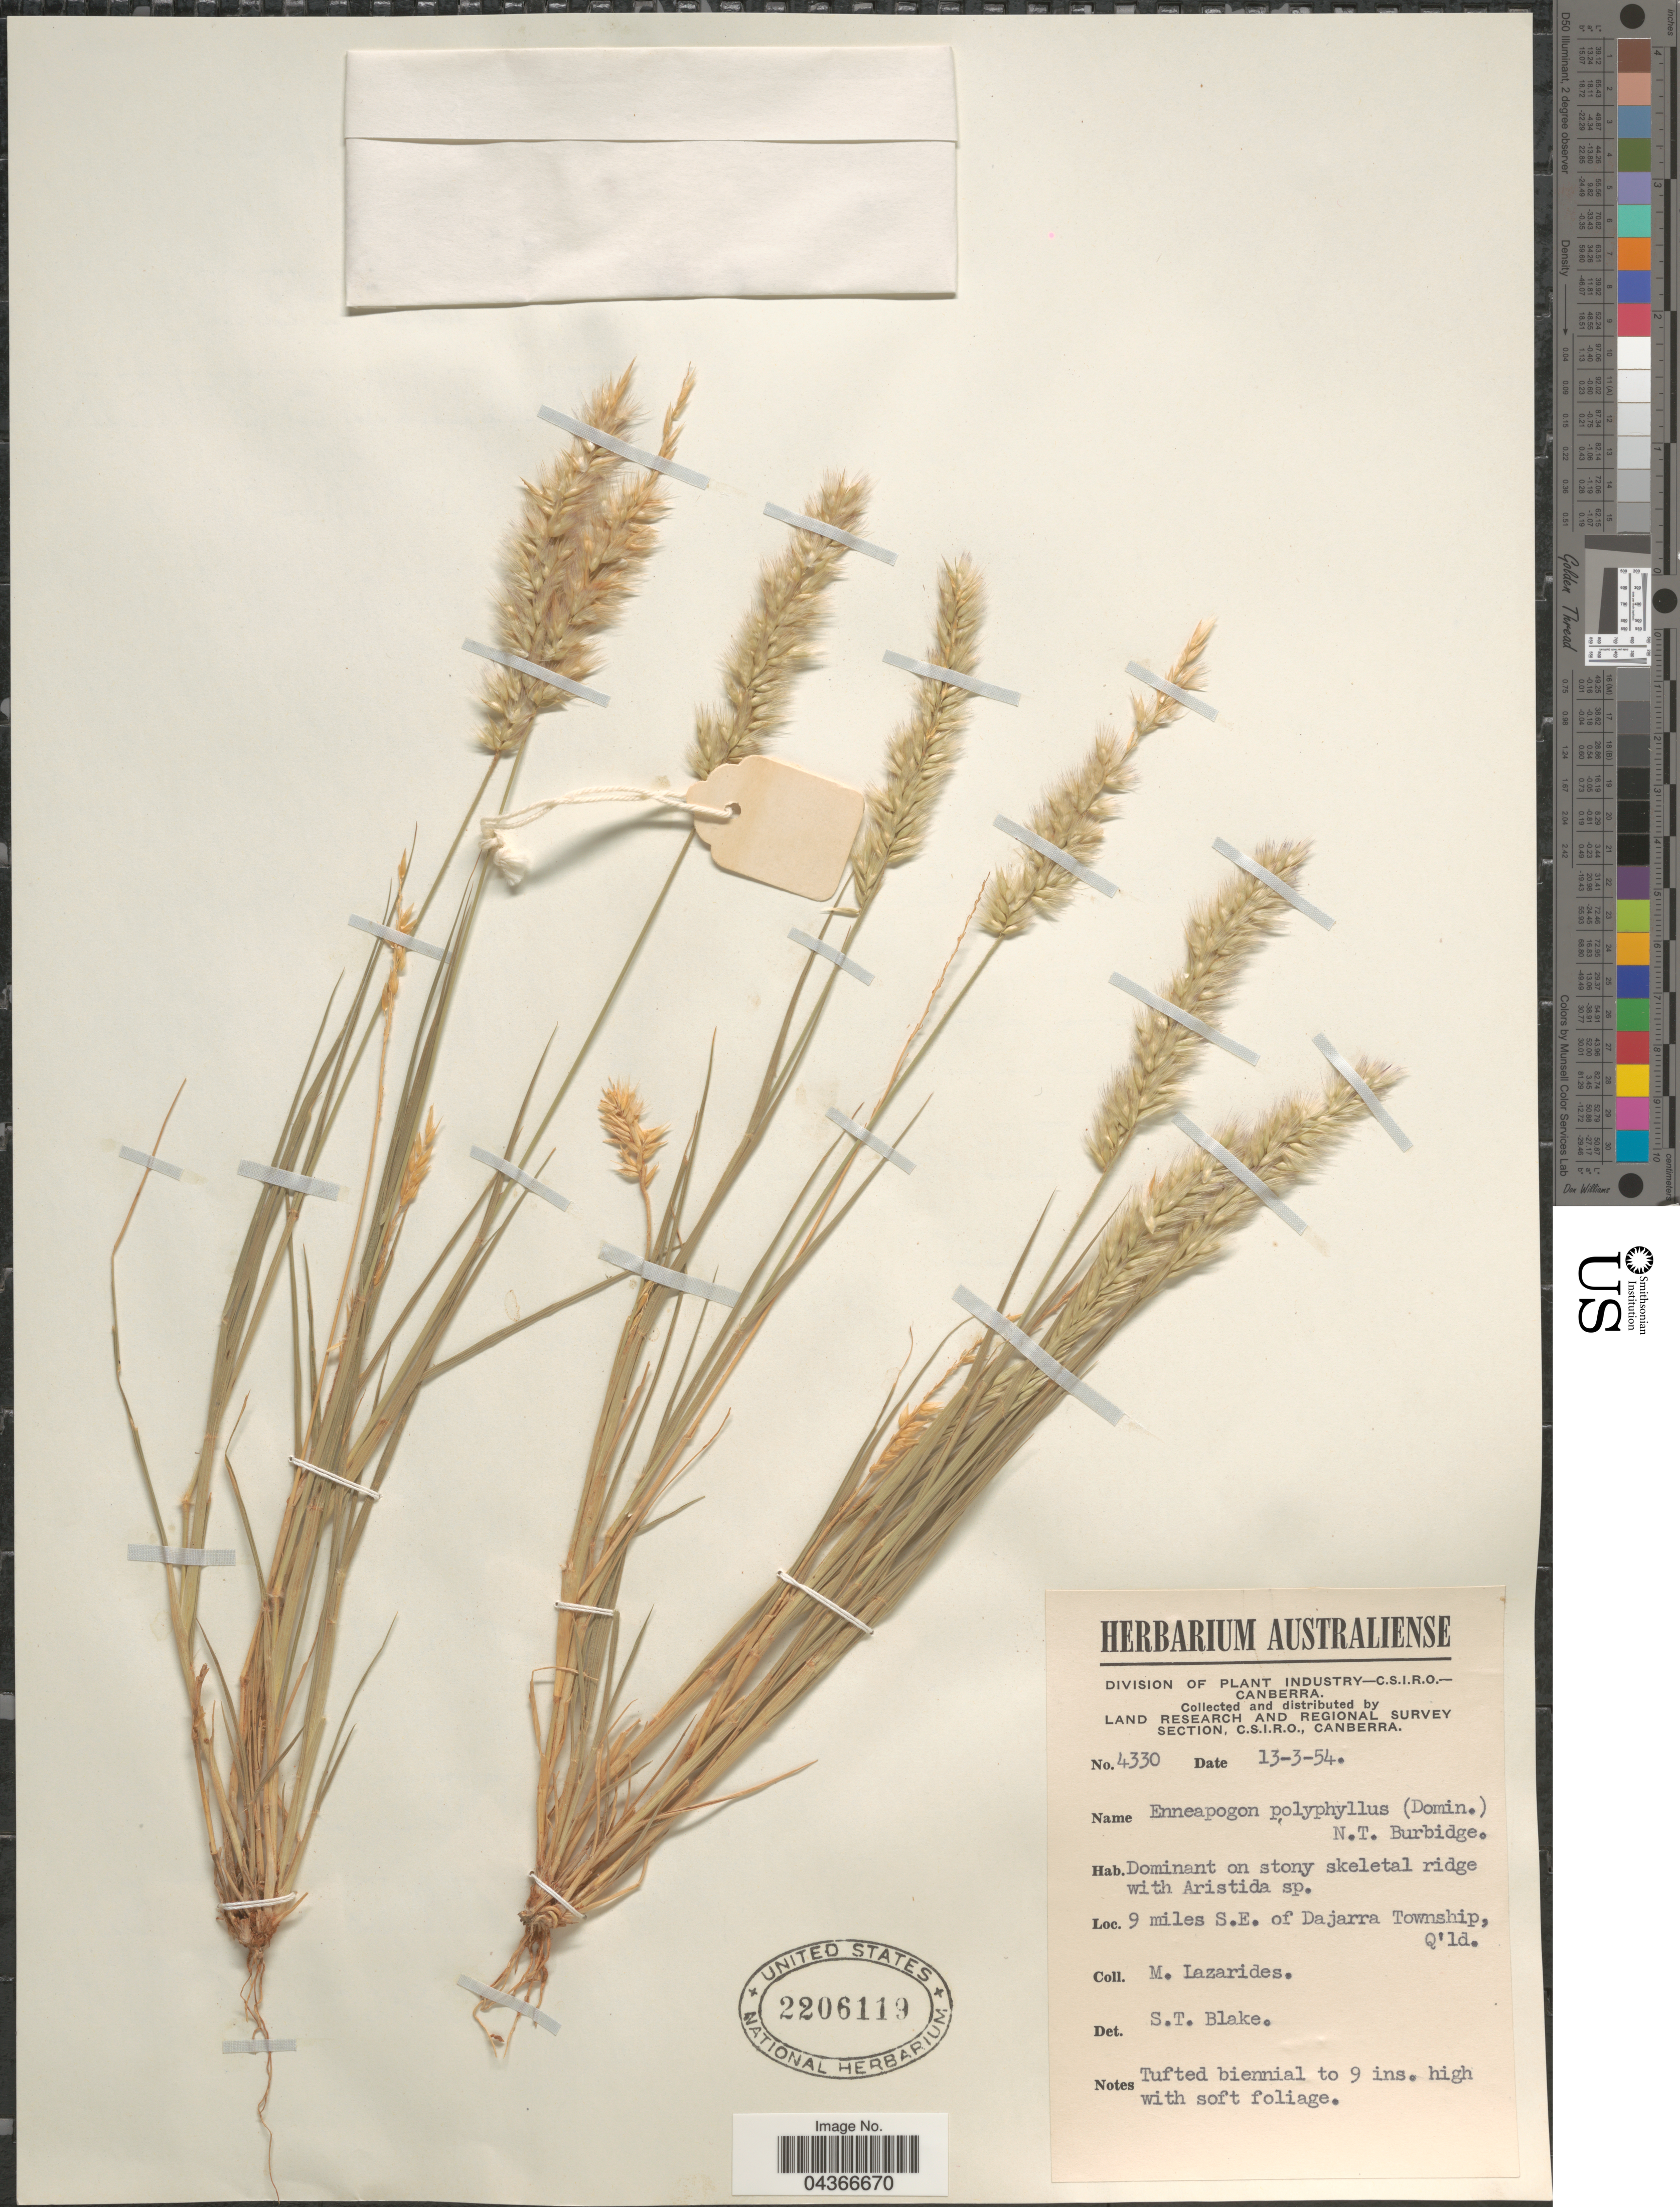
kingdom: Plantae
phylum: Tracheophyta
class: Liliopsida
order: Poales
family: Poaceae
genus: Enneapogon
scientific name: Enneapogon polyphyllus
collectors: M. Lazarides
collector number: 4330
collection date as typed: Transcribed d/m/y: 13/3/54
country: Australia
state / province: Queensland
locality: Land Research and Regional Survey Section. 9 miles S.E. of Dajarra Township.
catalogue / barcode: US 2206119